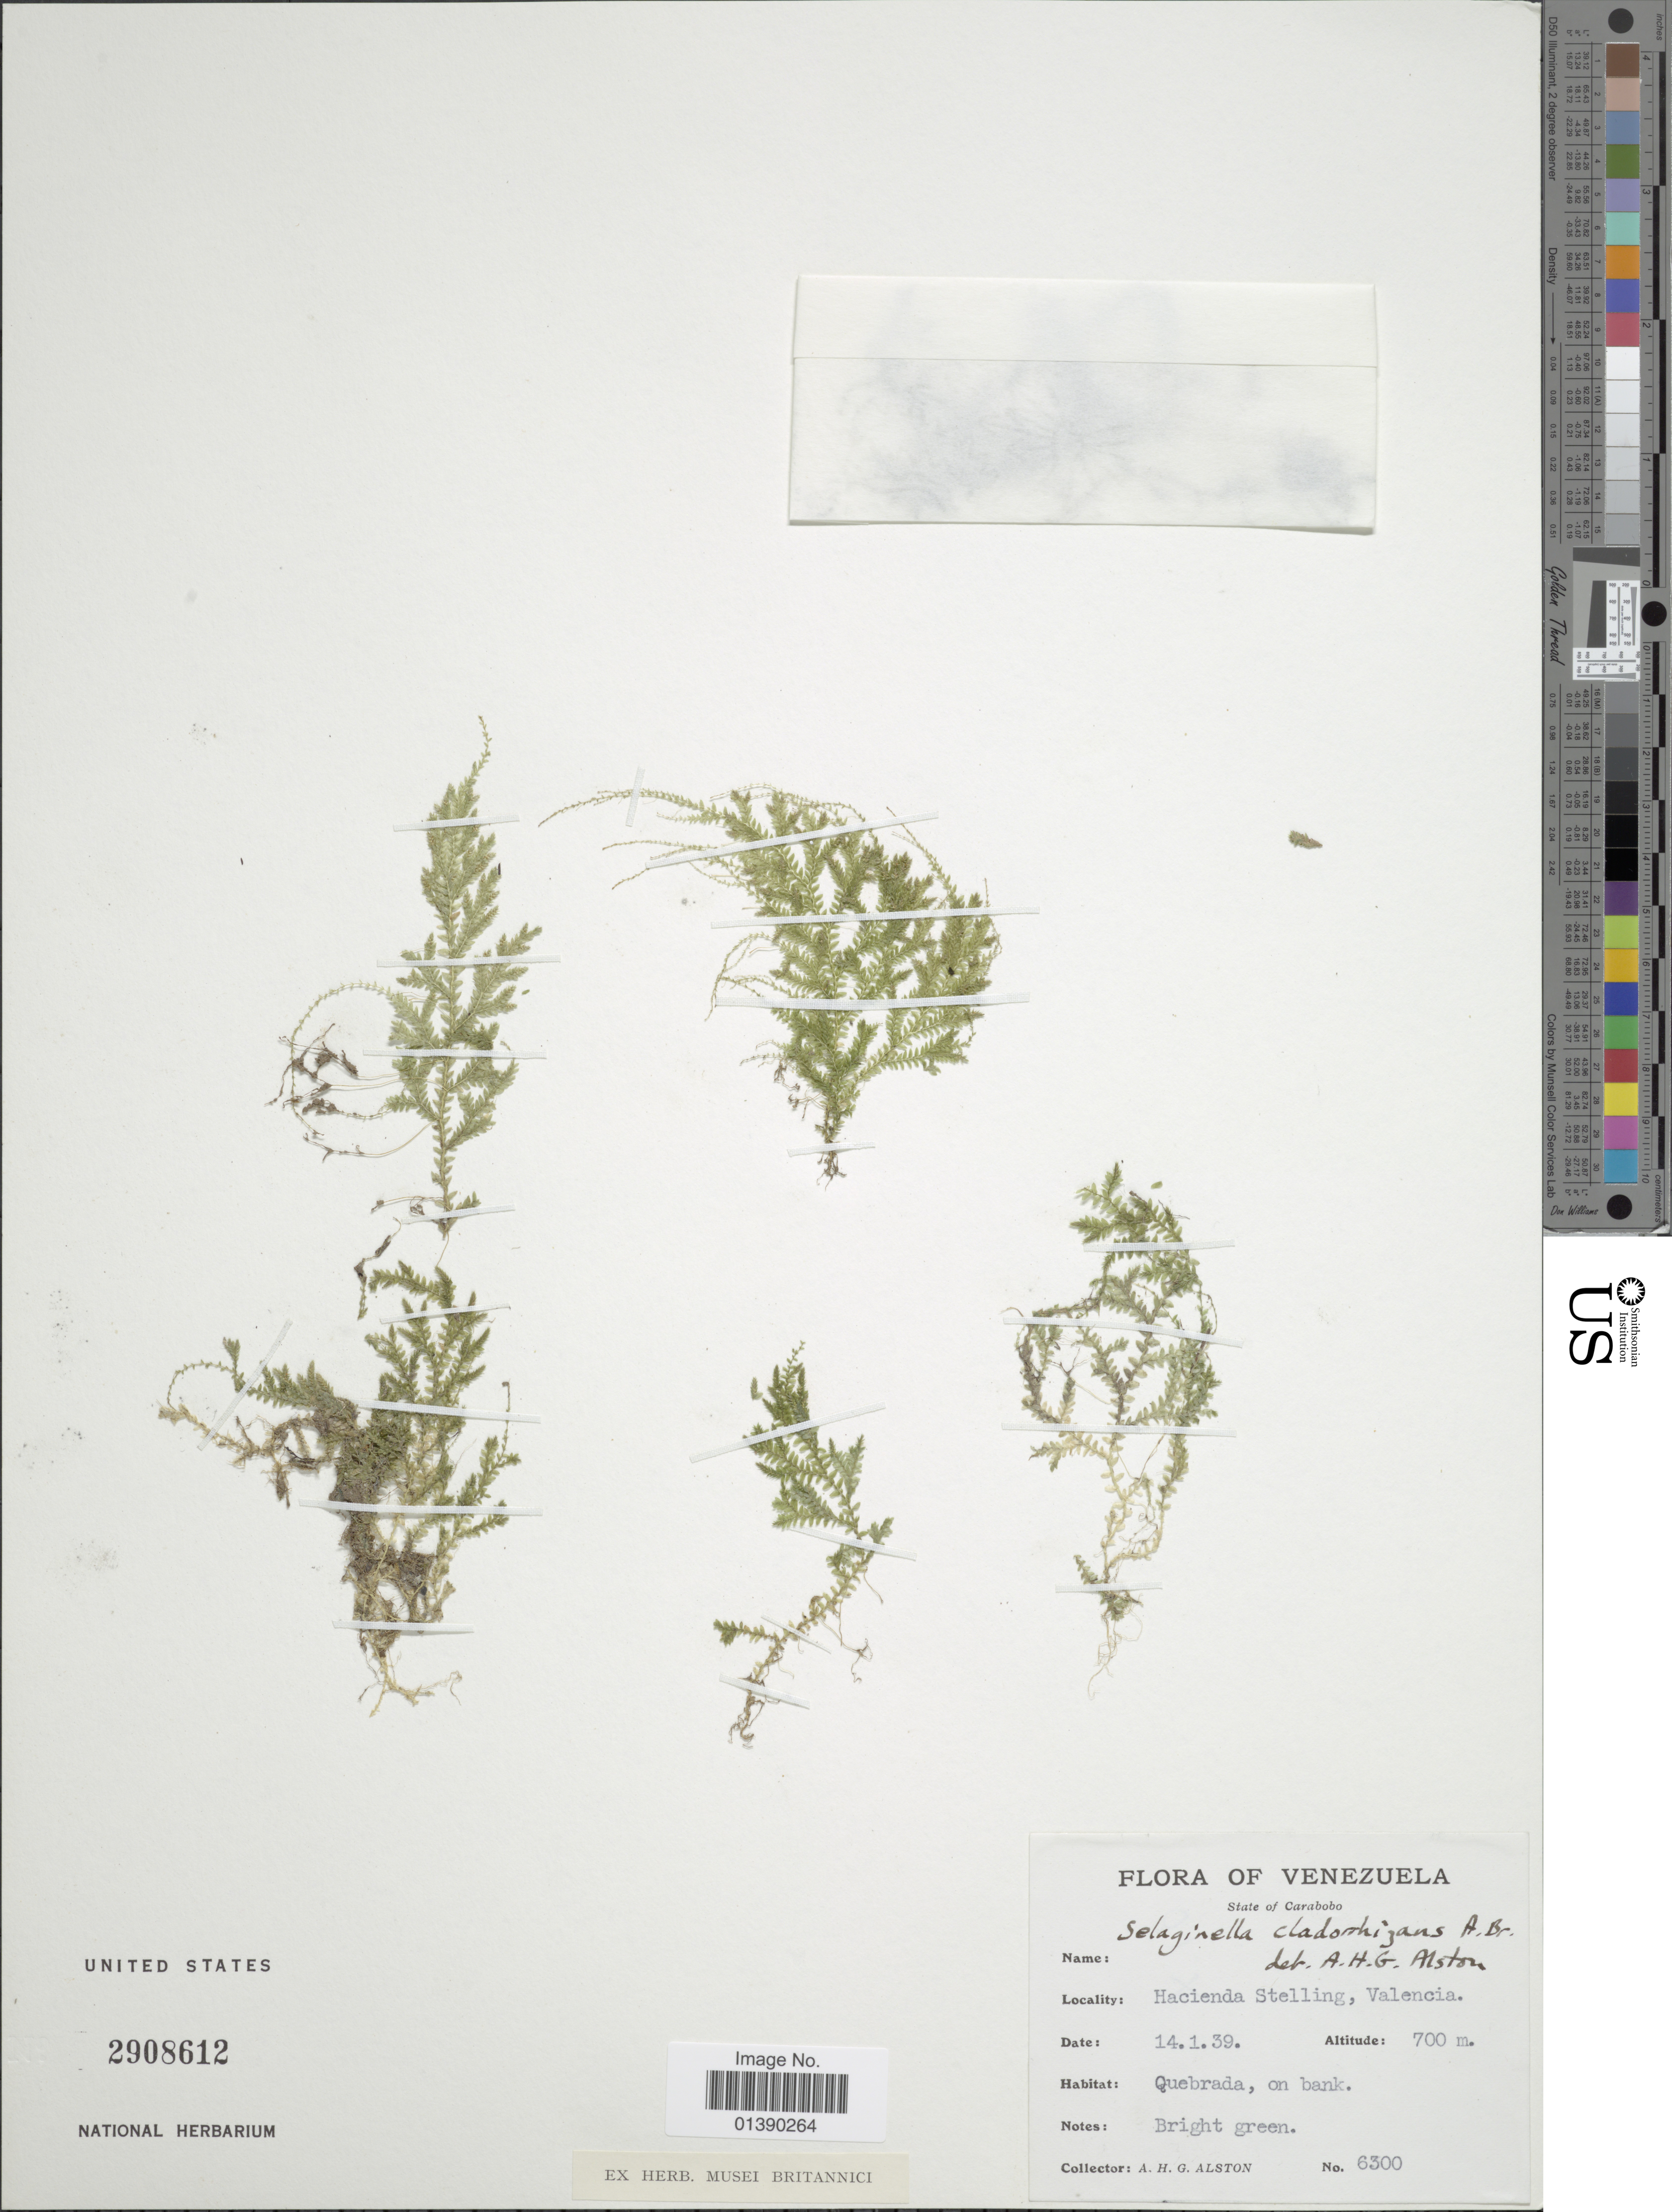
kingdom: Plantae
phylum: Tracheophyta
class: Lycopodiopsida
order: Selaginellales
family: Selaginellaceae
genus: Selaginella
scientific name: Selaginella cladorrhizans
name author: A. Br.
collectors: A. H. Alston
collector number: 6300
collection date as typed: Transcribed d/m/y: 14/3/39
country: Venezuela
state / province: Carabobo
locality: Hacienda Stelling, Valencia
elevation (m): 700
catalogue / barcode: US 2908612